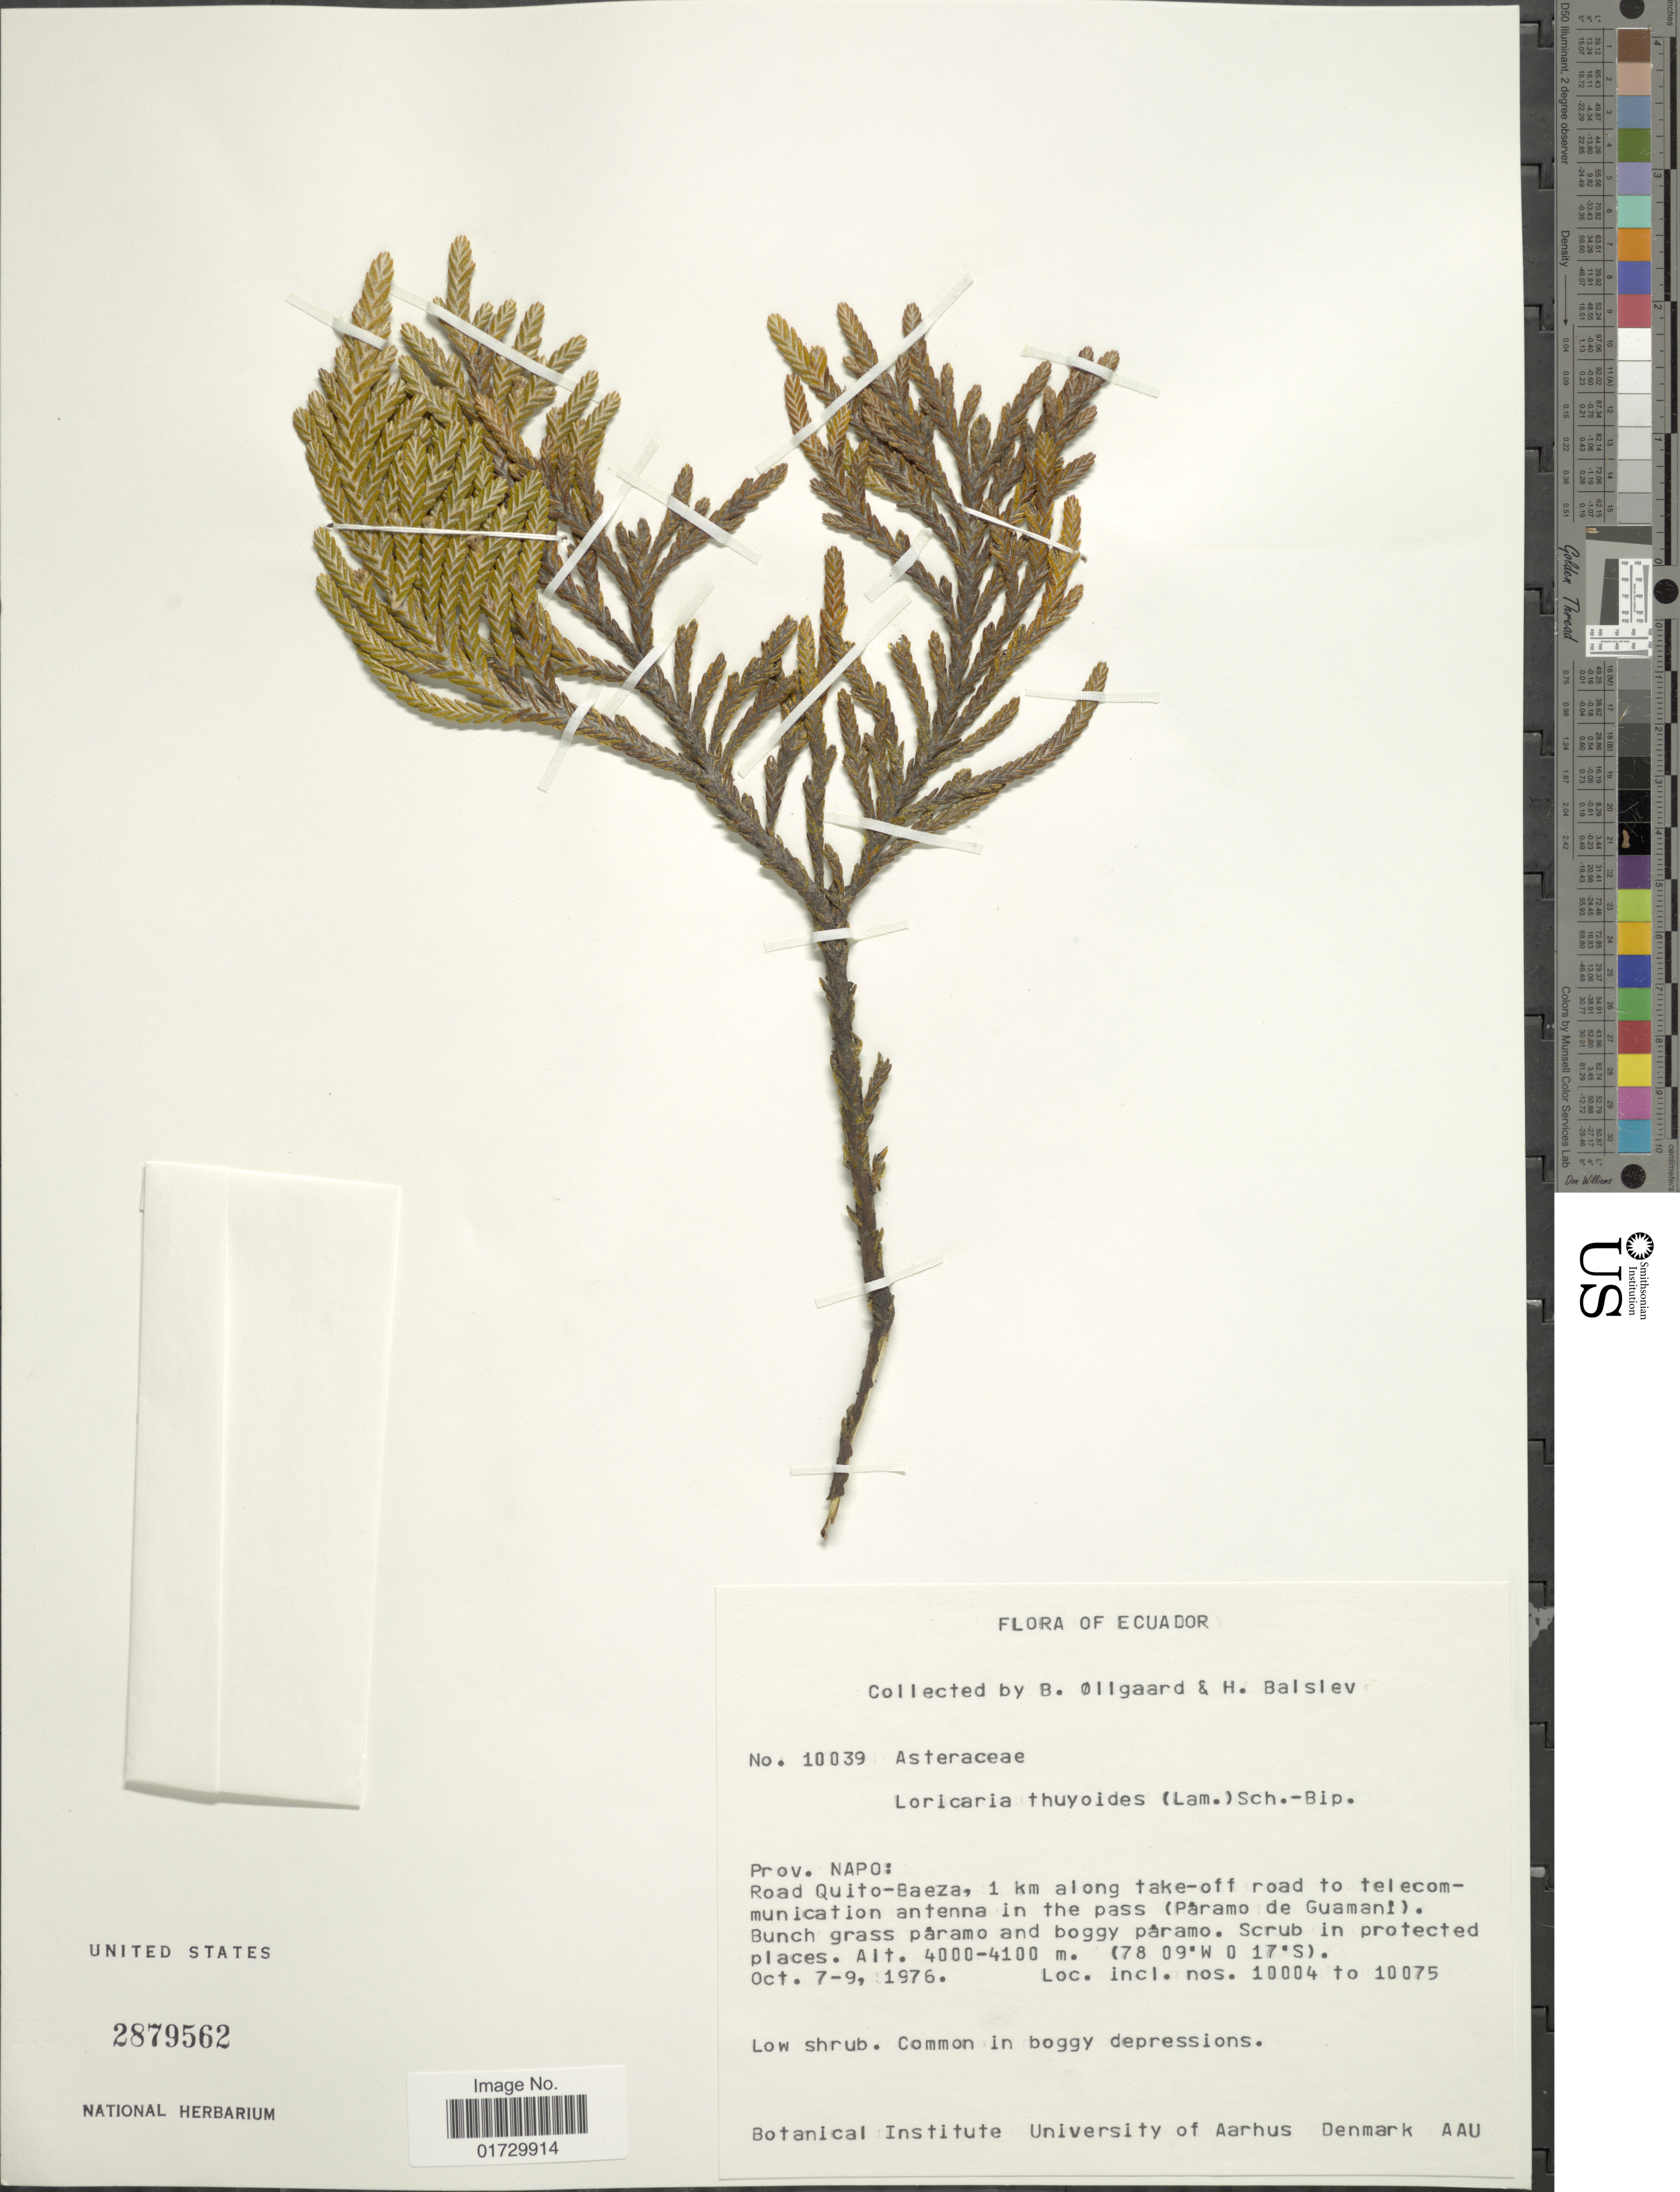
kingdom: Plantae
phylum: Tracheophyta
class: Magnoliopsida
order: Asterales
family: Asteraceae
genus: Loricaria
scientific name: Loricaria thuyoides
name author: (Lam.) Sch. Bip.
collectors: B. Øllgaard & H. Balslev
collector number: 10039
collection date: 1976-10-07/1976-10-09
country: Ecuador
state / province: Napo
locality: Road Quito-Baeza, 1 km along take-off road to telecommunication antenna in the pass (Paramo de Guamani).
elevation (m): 4000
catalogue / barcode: US 2879562